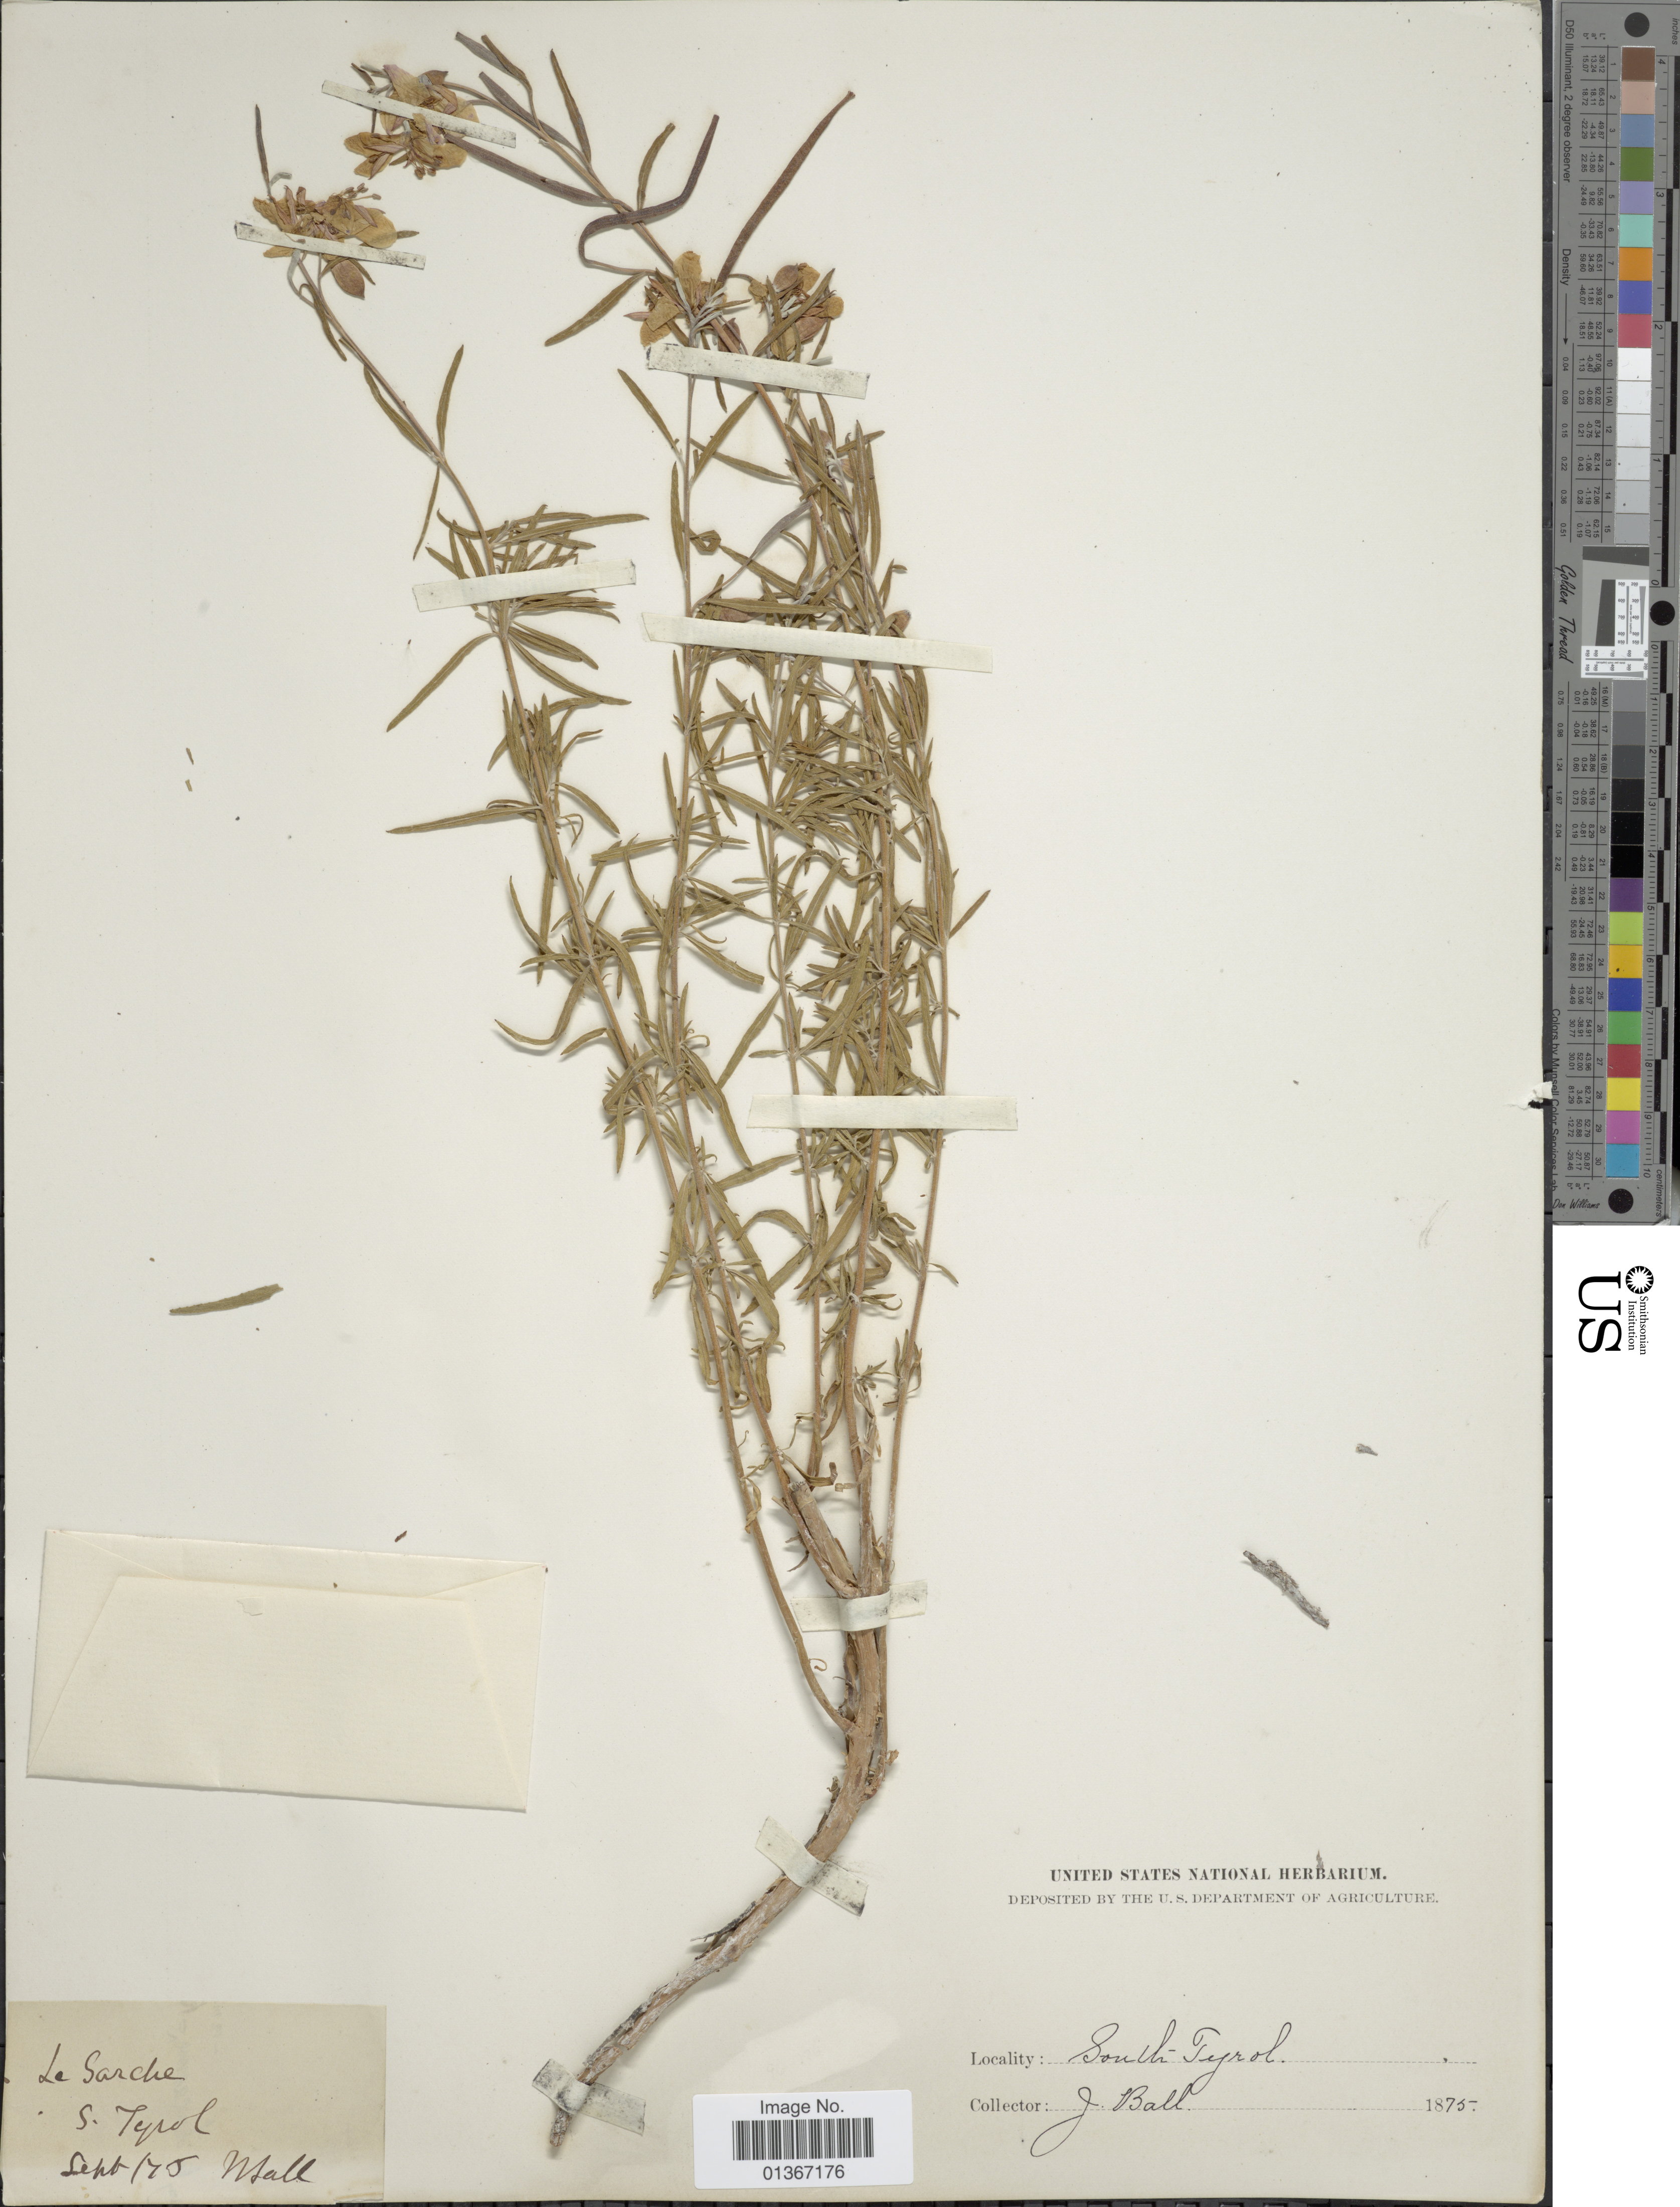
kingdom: Plantae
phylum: Tracheophyta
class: Magnoliopsida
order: Myrtales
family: Onagraceae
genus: Epilobium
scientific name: Epilobium sp.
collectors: J. Ball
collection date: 1875-09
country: Italy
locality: Le Sarche, S. Tyrol